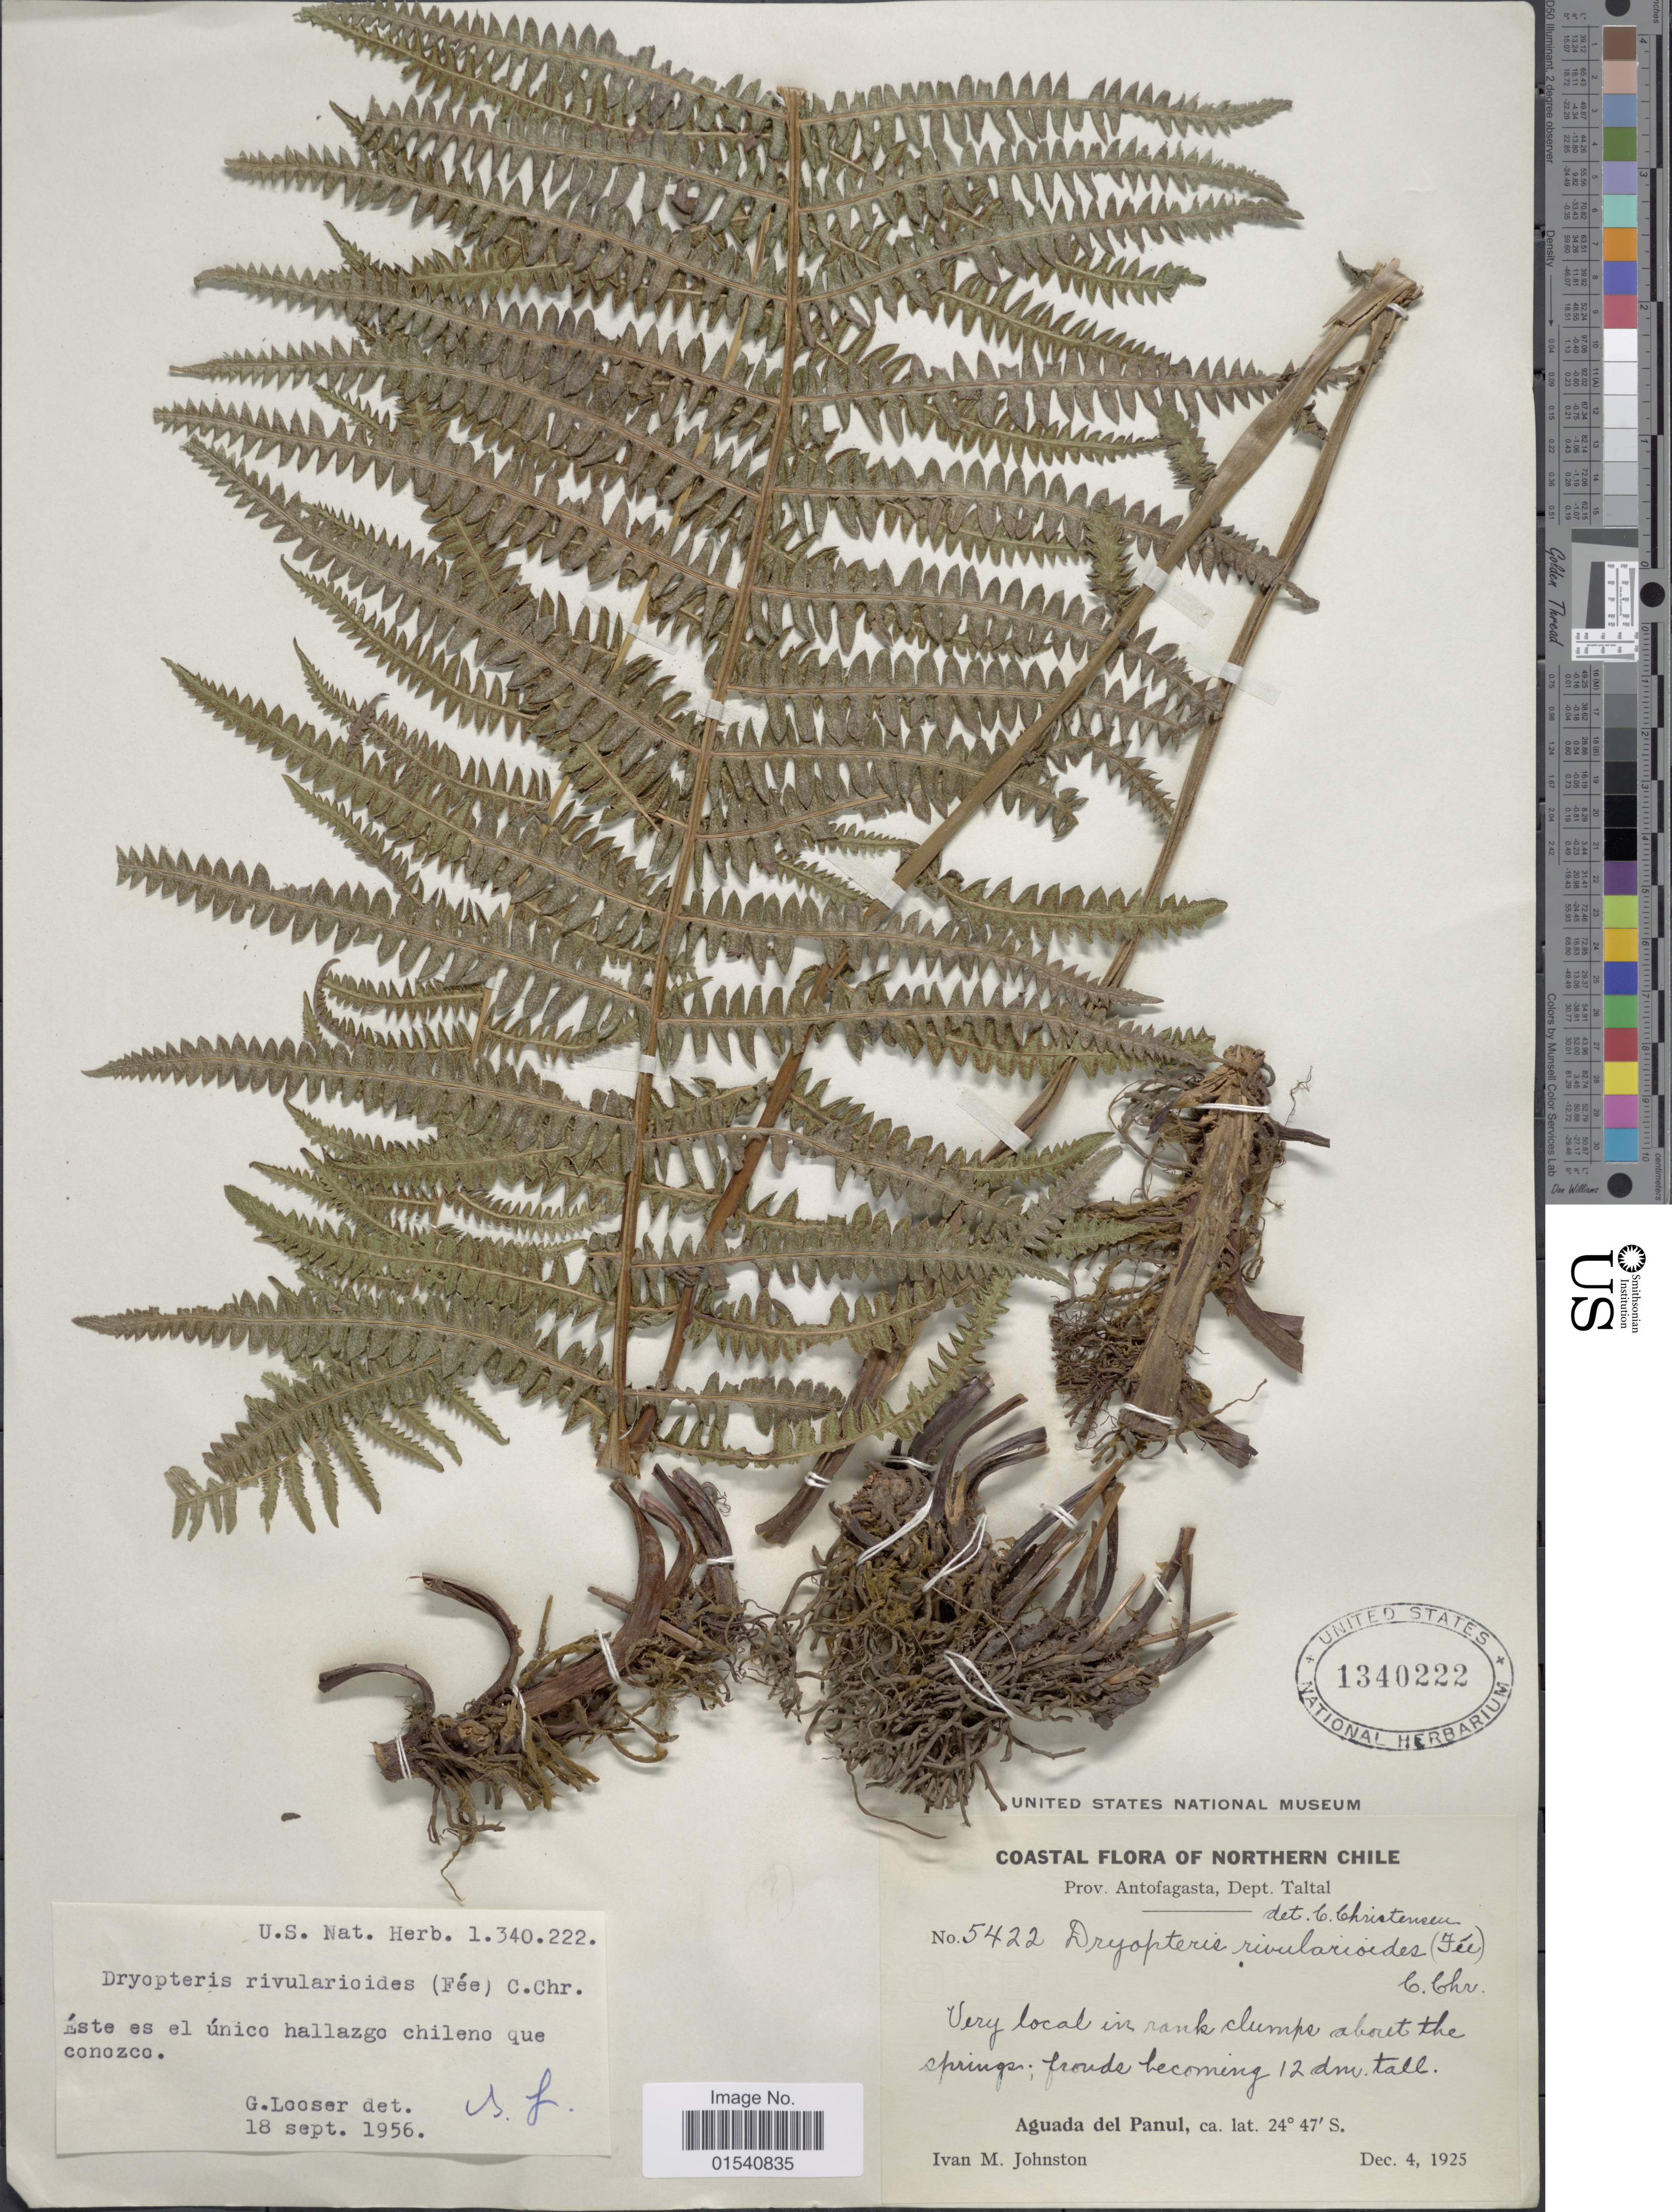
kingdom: Plantae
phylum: Tracheophyta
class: Polypodiopsida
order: Polypodiales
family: Thelypteridaceae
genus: Amauropelta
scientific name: Amauropelta rivularioides (Fée) comb. nov., ined 2015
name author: (Fée)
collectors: I.M. Johnston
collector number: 5422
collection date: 1925-12-04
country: Chile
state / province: Antofagasta (II)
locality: Northern Chile, Dept. Taltal, Aguada del Panul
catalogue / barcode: US 1340222